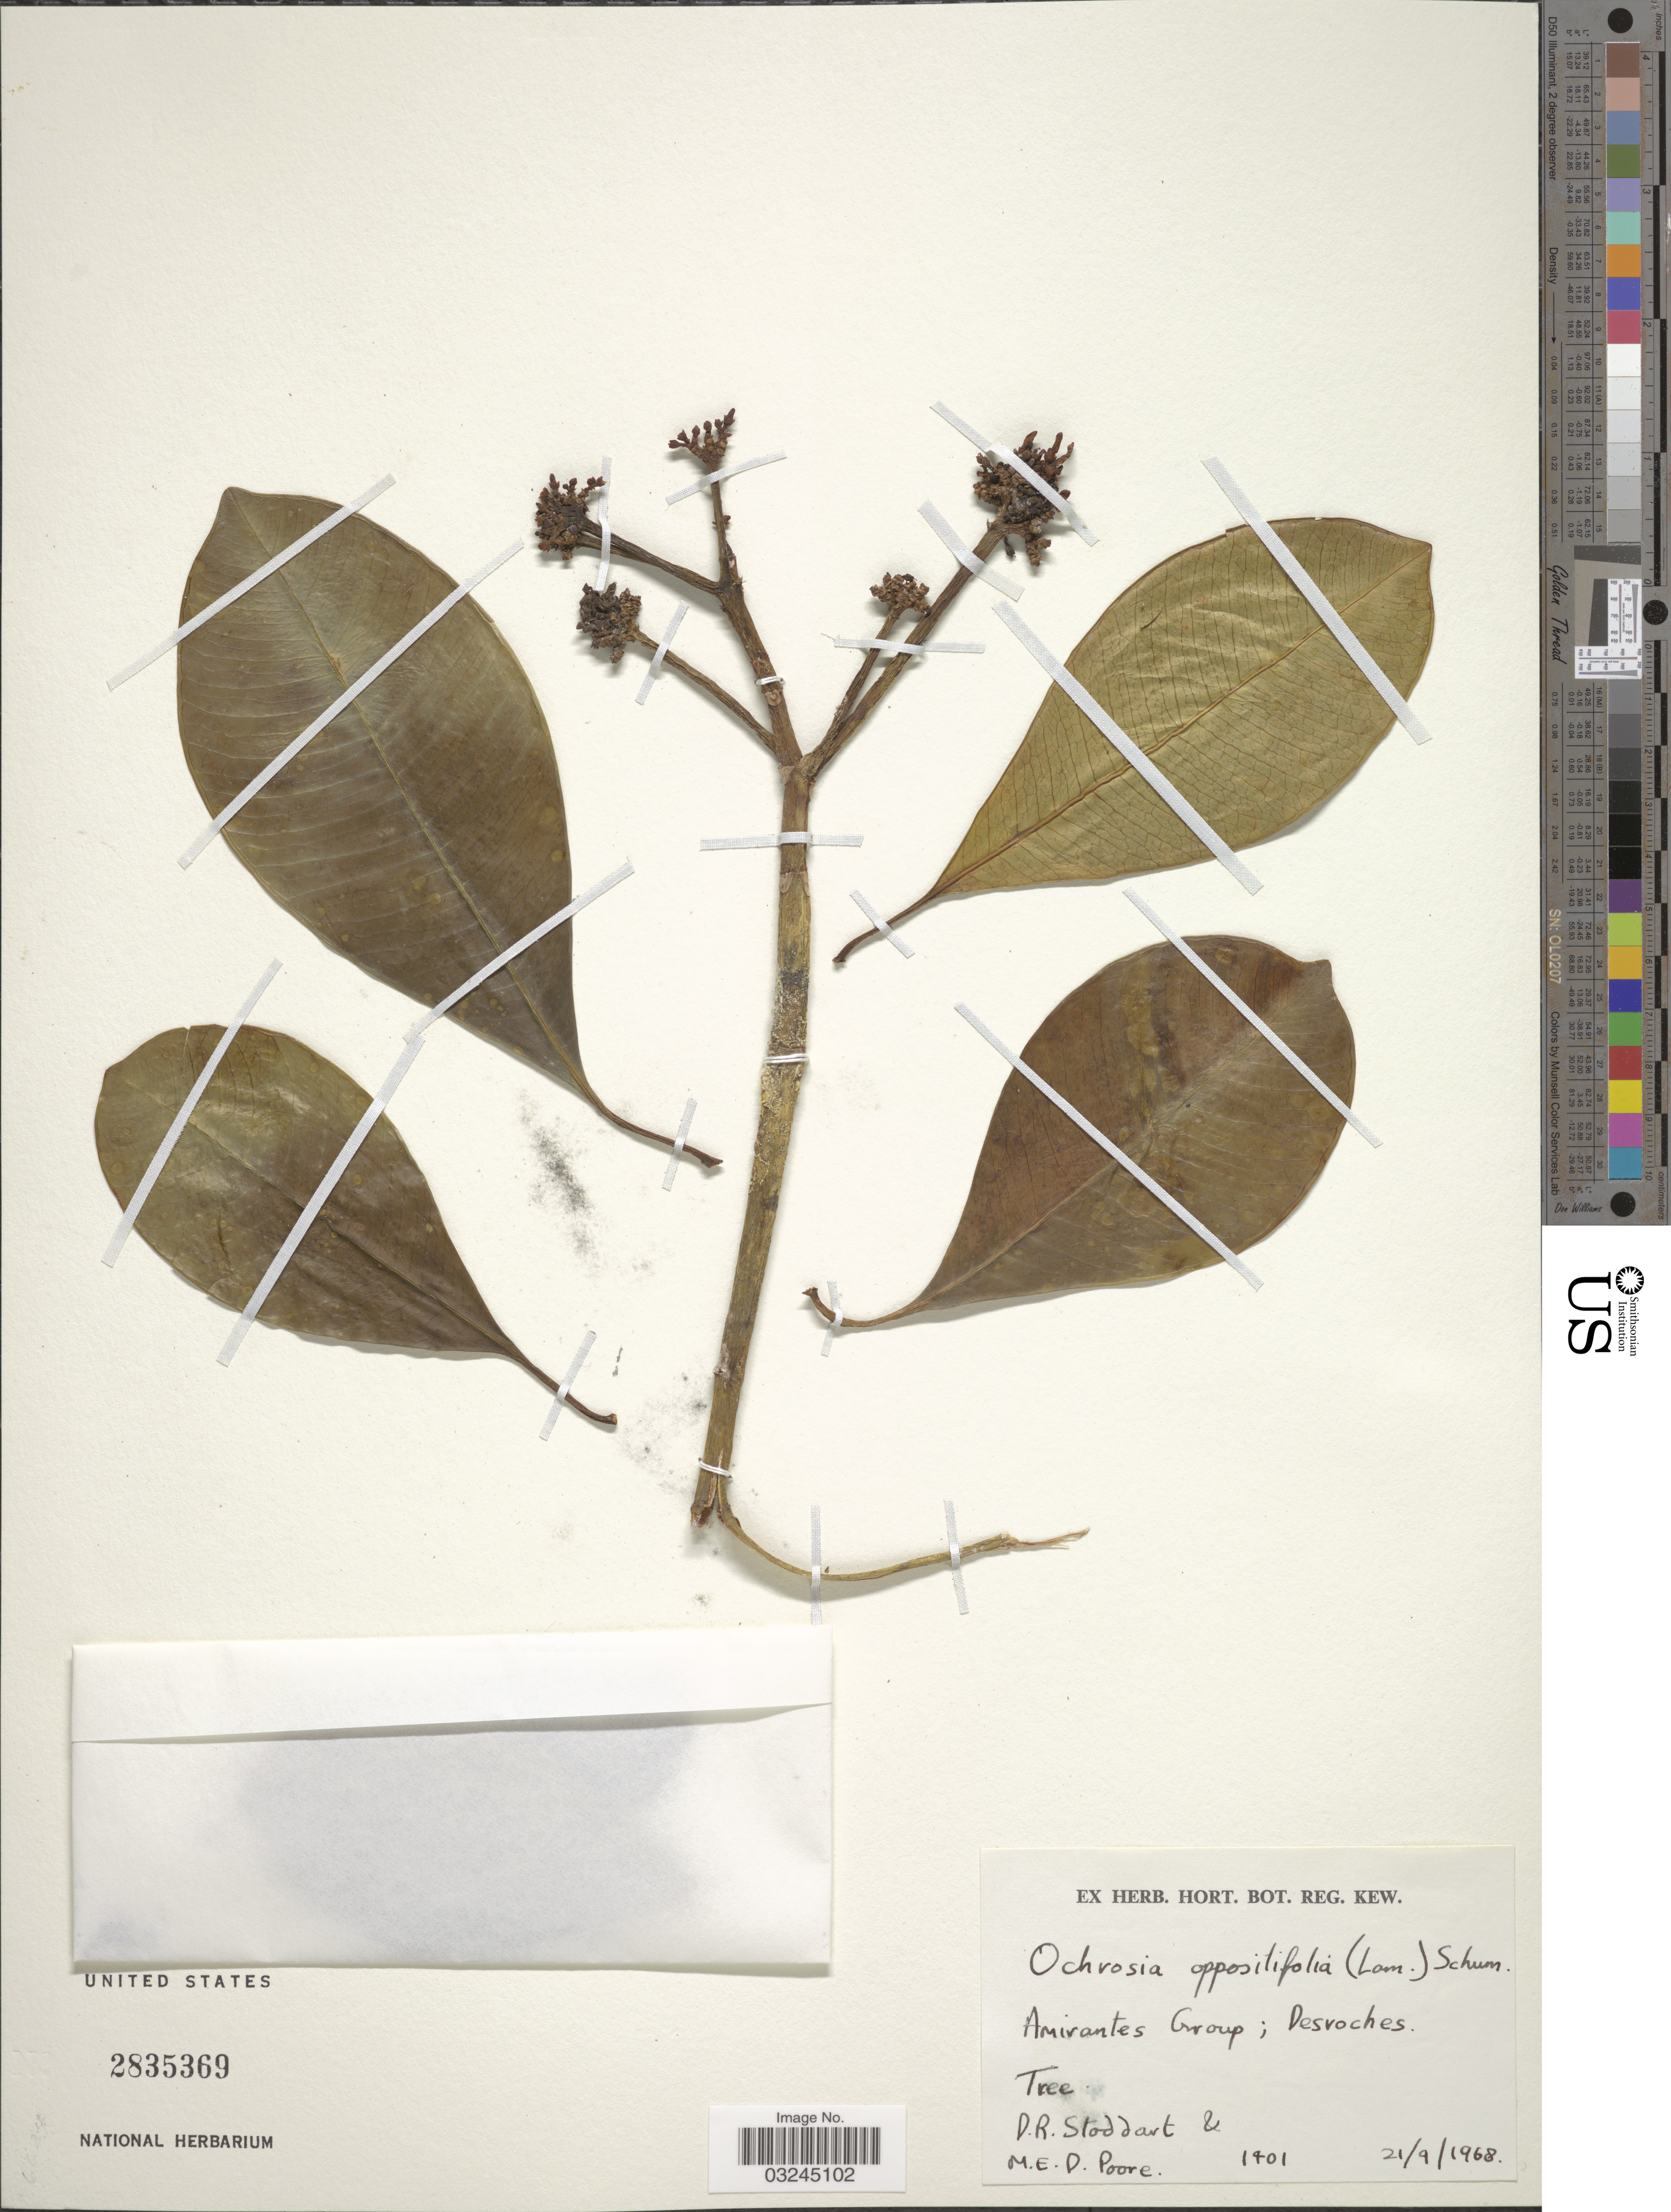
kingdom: Plantae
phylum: Tracheophyta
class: Magnoliopsida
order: Gentianales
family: Apocynaceae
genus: Ochrosia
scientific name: Ochrosia oppositifolia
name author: (Lam.) K. Schum.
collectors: D. R. Stoddart & M. E. D. Poore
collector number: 1401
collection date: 1968-09-21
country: Seychelles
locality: Amirantes Group; Desroches.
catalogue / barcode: US 2835369